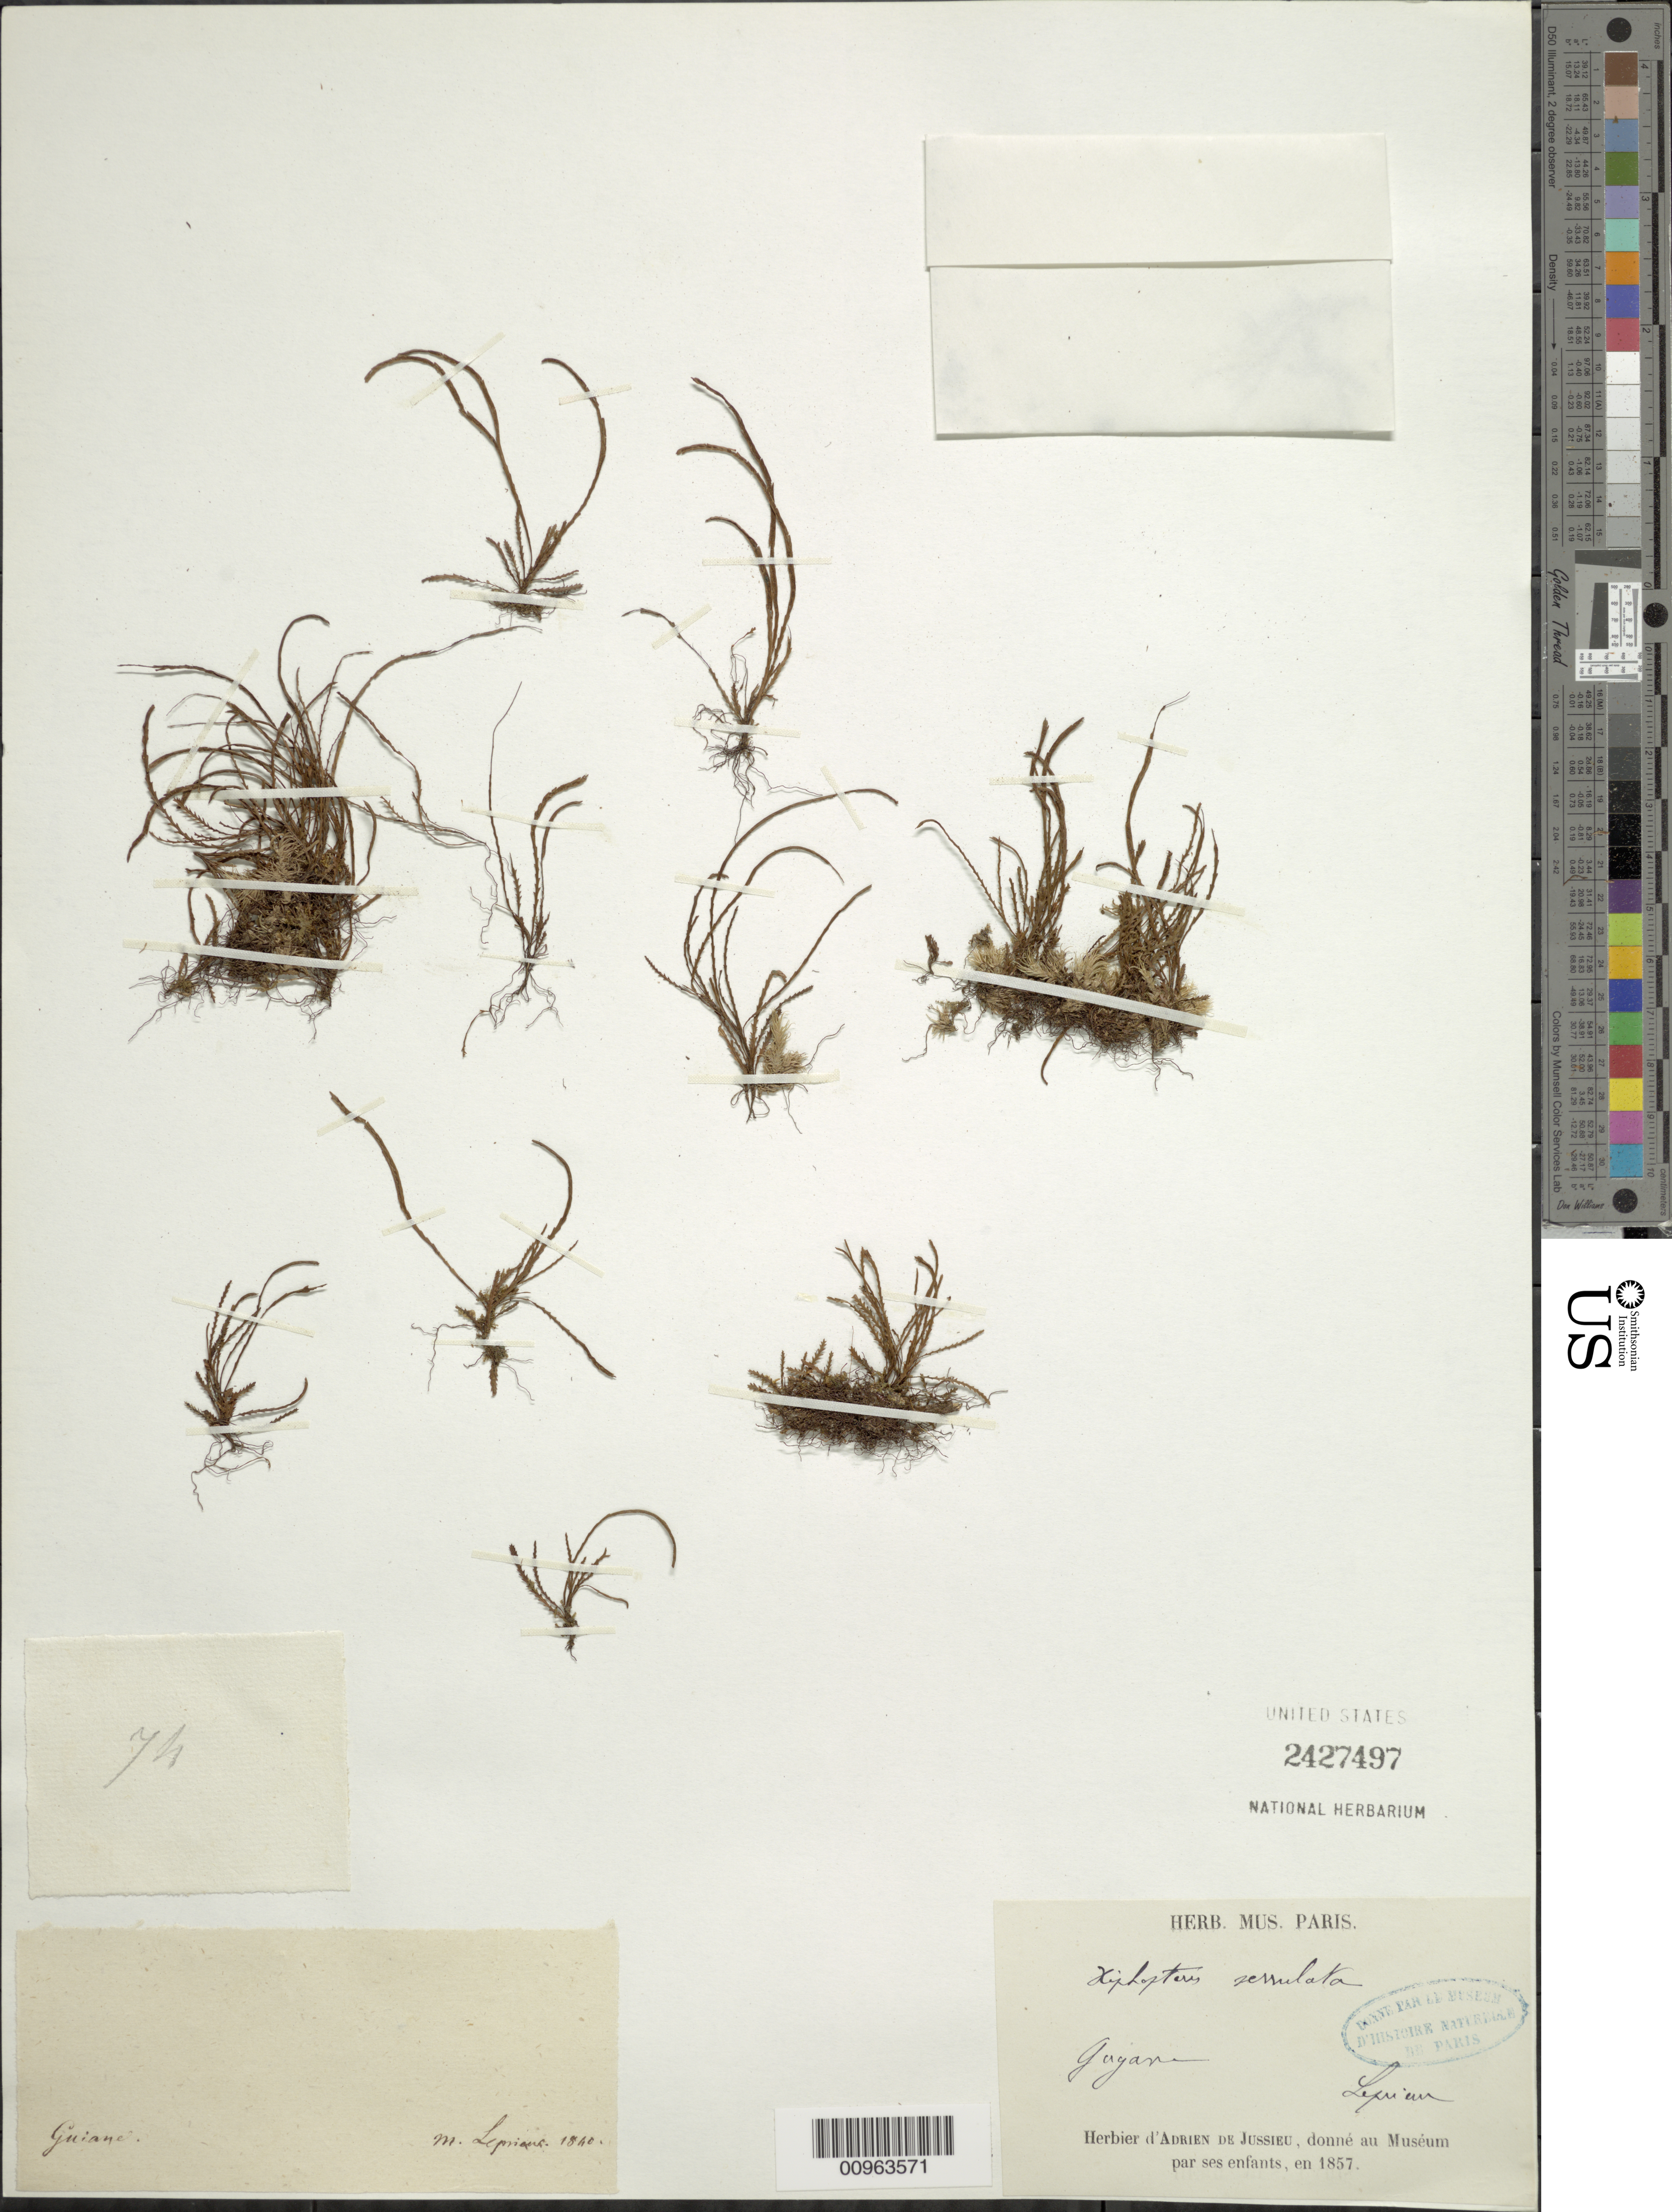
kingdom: Plantae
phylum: Tracheophyta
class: Polypodiopsida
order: Polypodiales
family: Polypodiaceae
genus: Cochlidium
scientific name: Cochlidium serrulatum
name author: (Sw.) L.E. Bishop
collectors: F. M. R. Leprieur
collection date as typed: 1840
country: Guyana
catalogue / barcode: US 2427497